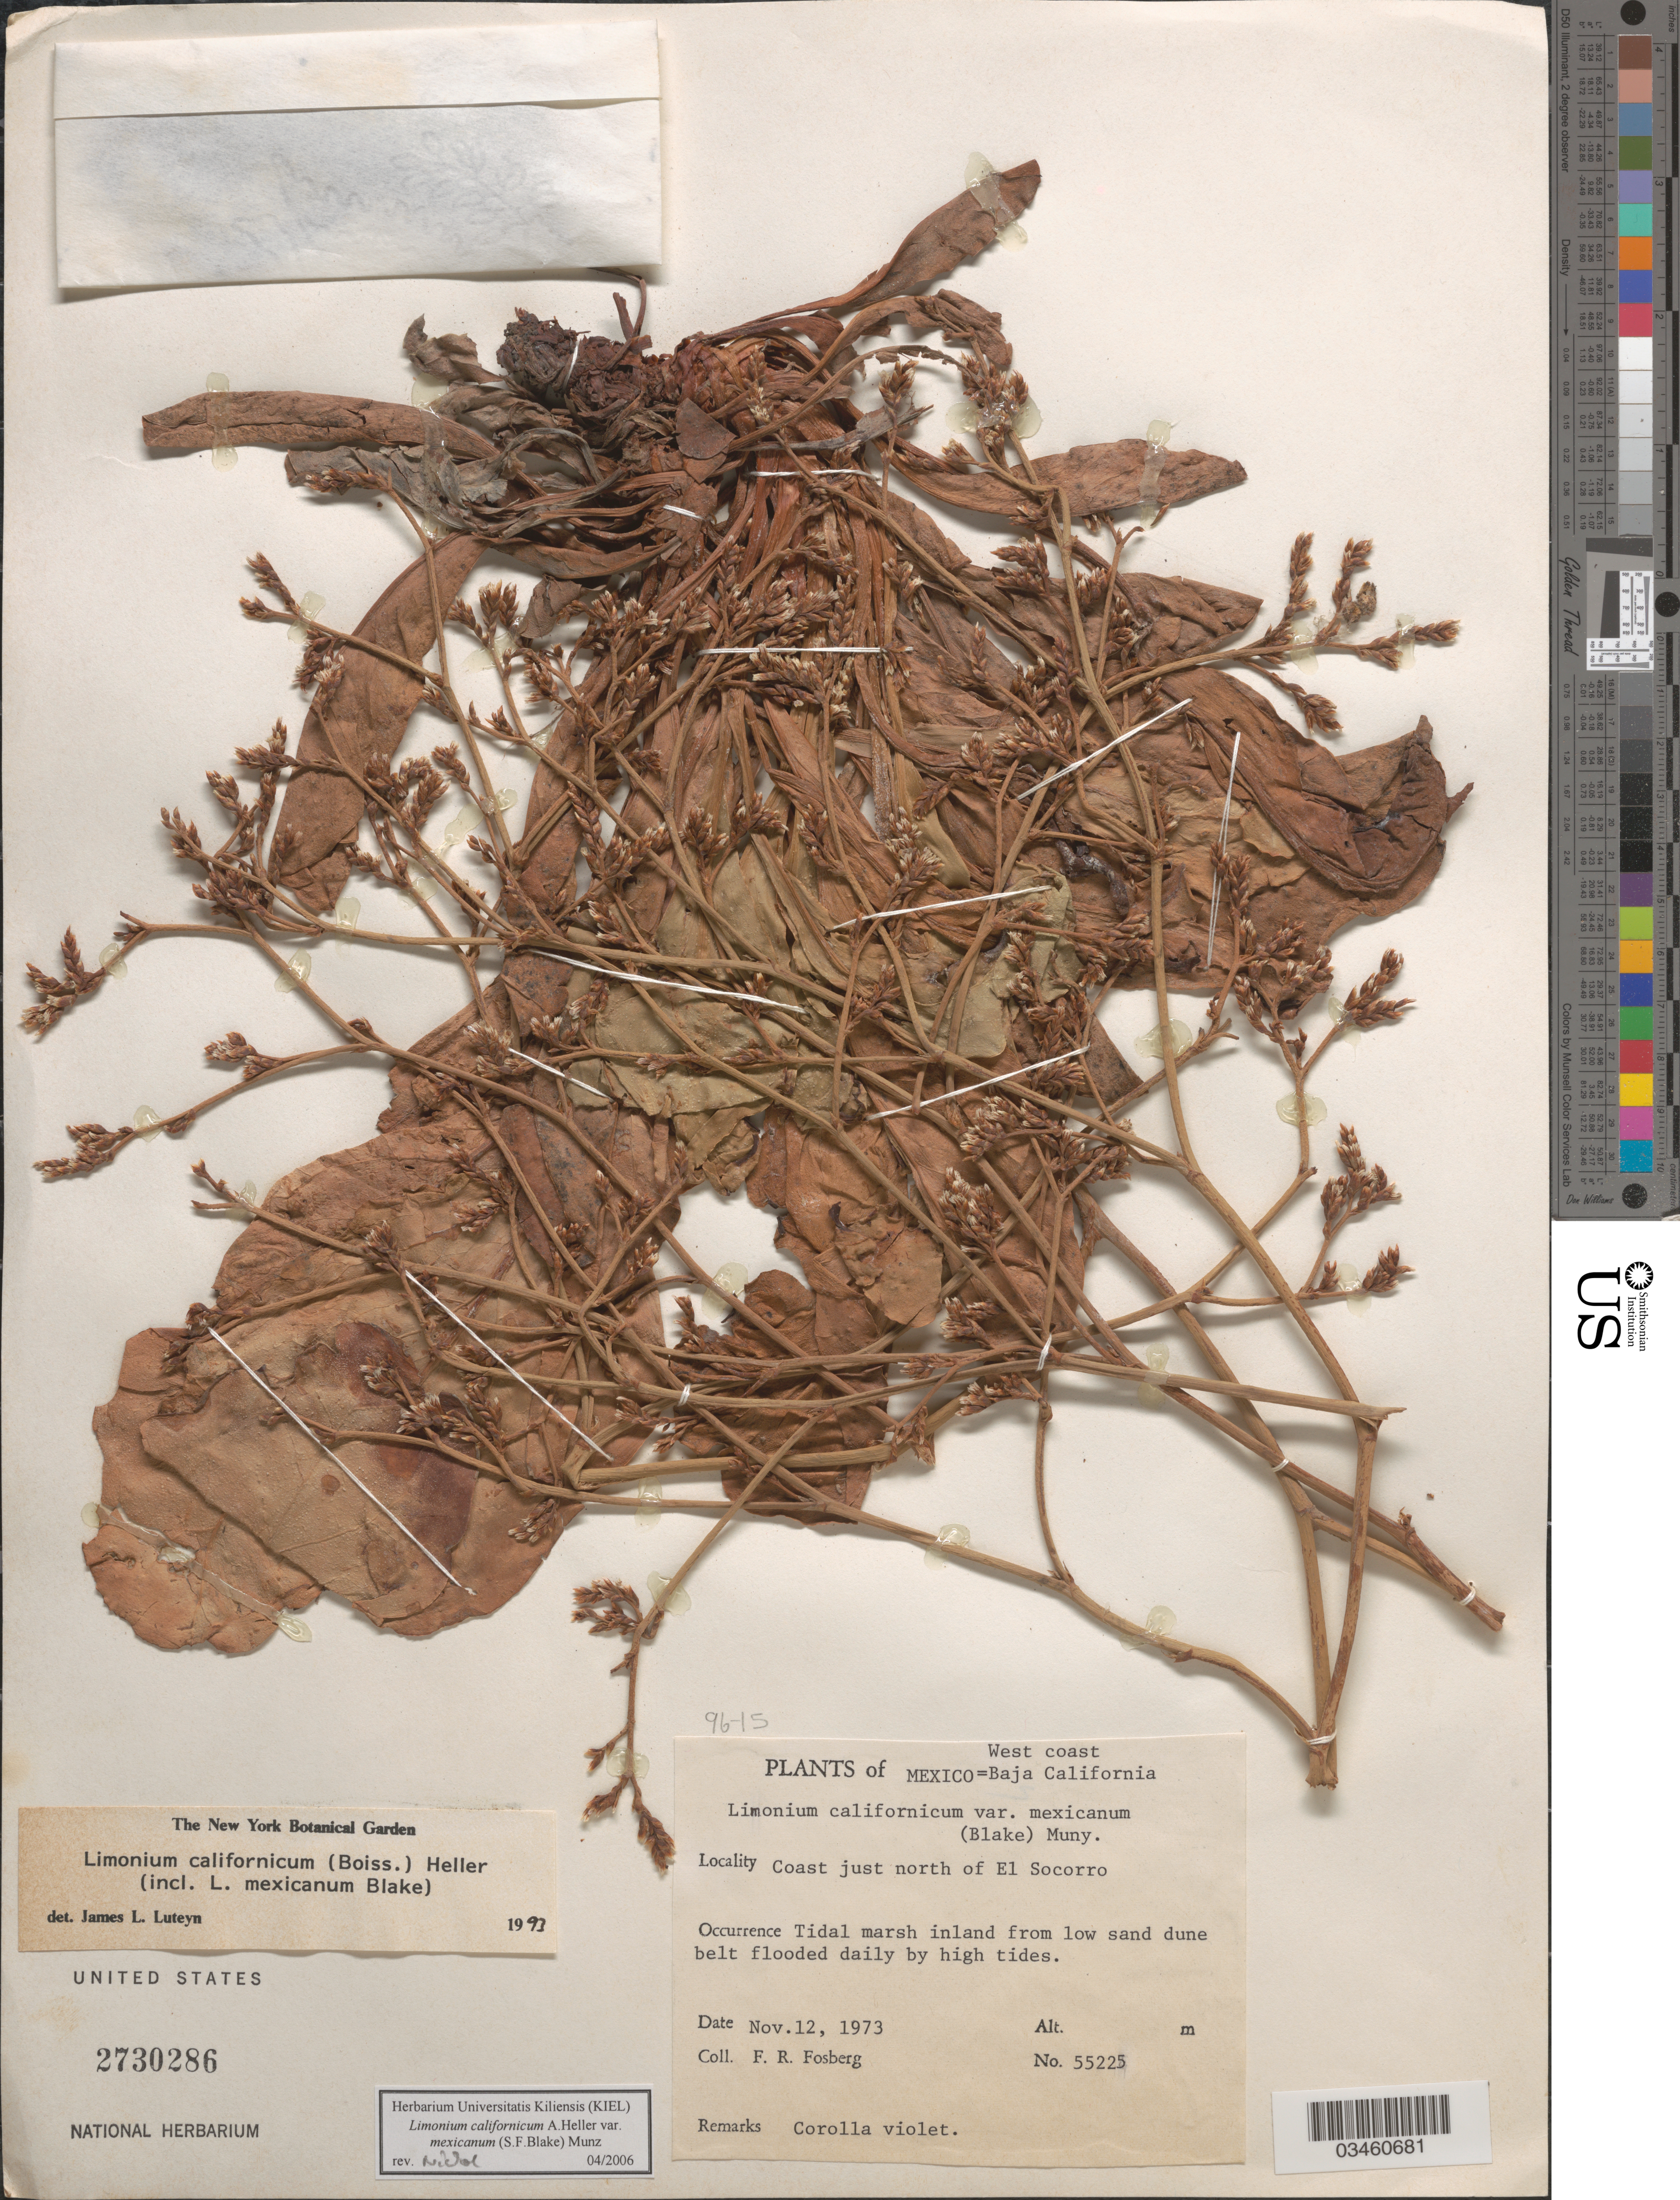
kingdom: Plantae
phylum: Tracheophyta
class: Magnoliopsida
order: Caryophyllales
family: Plumbaginaceae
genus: Limonium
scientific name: Limonium californicum var. mexicanum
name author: (S.F. Blake) Munz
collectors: F. R. Fosberg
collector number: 55225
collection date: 1973-11-12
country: Mexico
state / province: Baja California Norte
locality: West Coast Baja California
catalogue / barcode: US 2730286